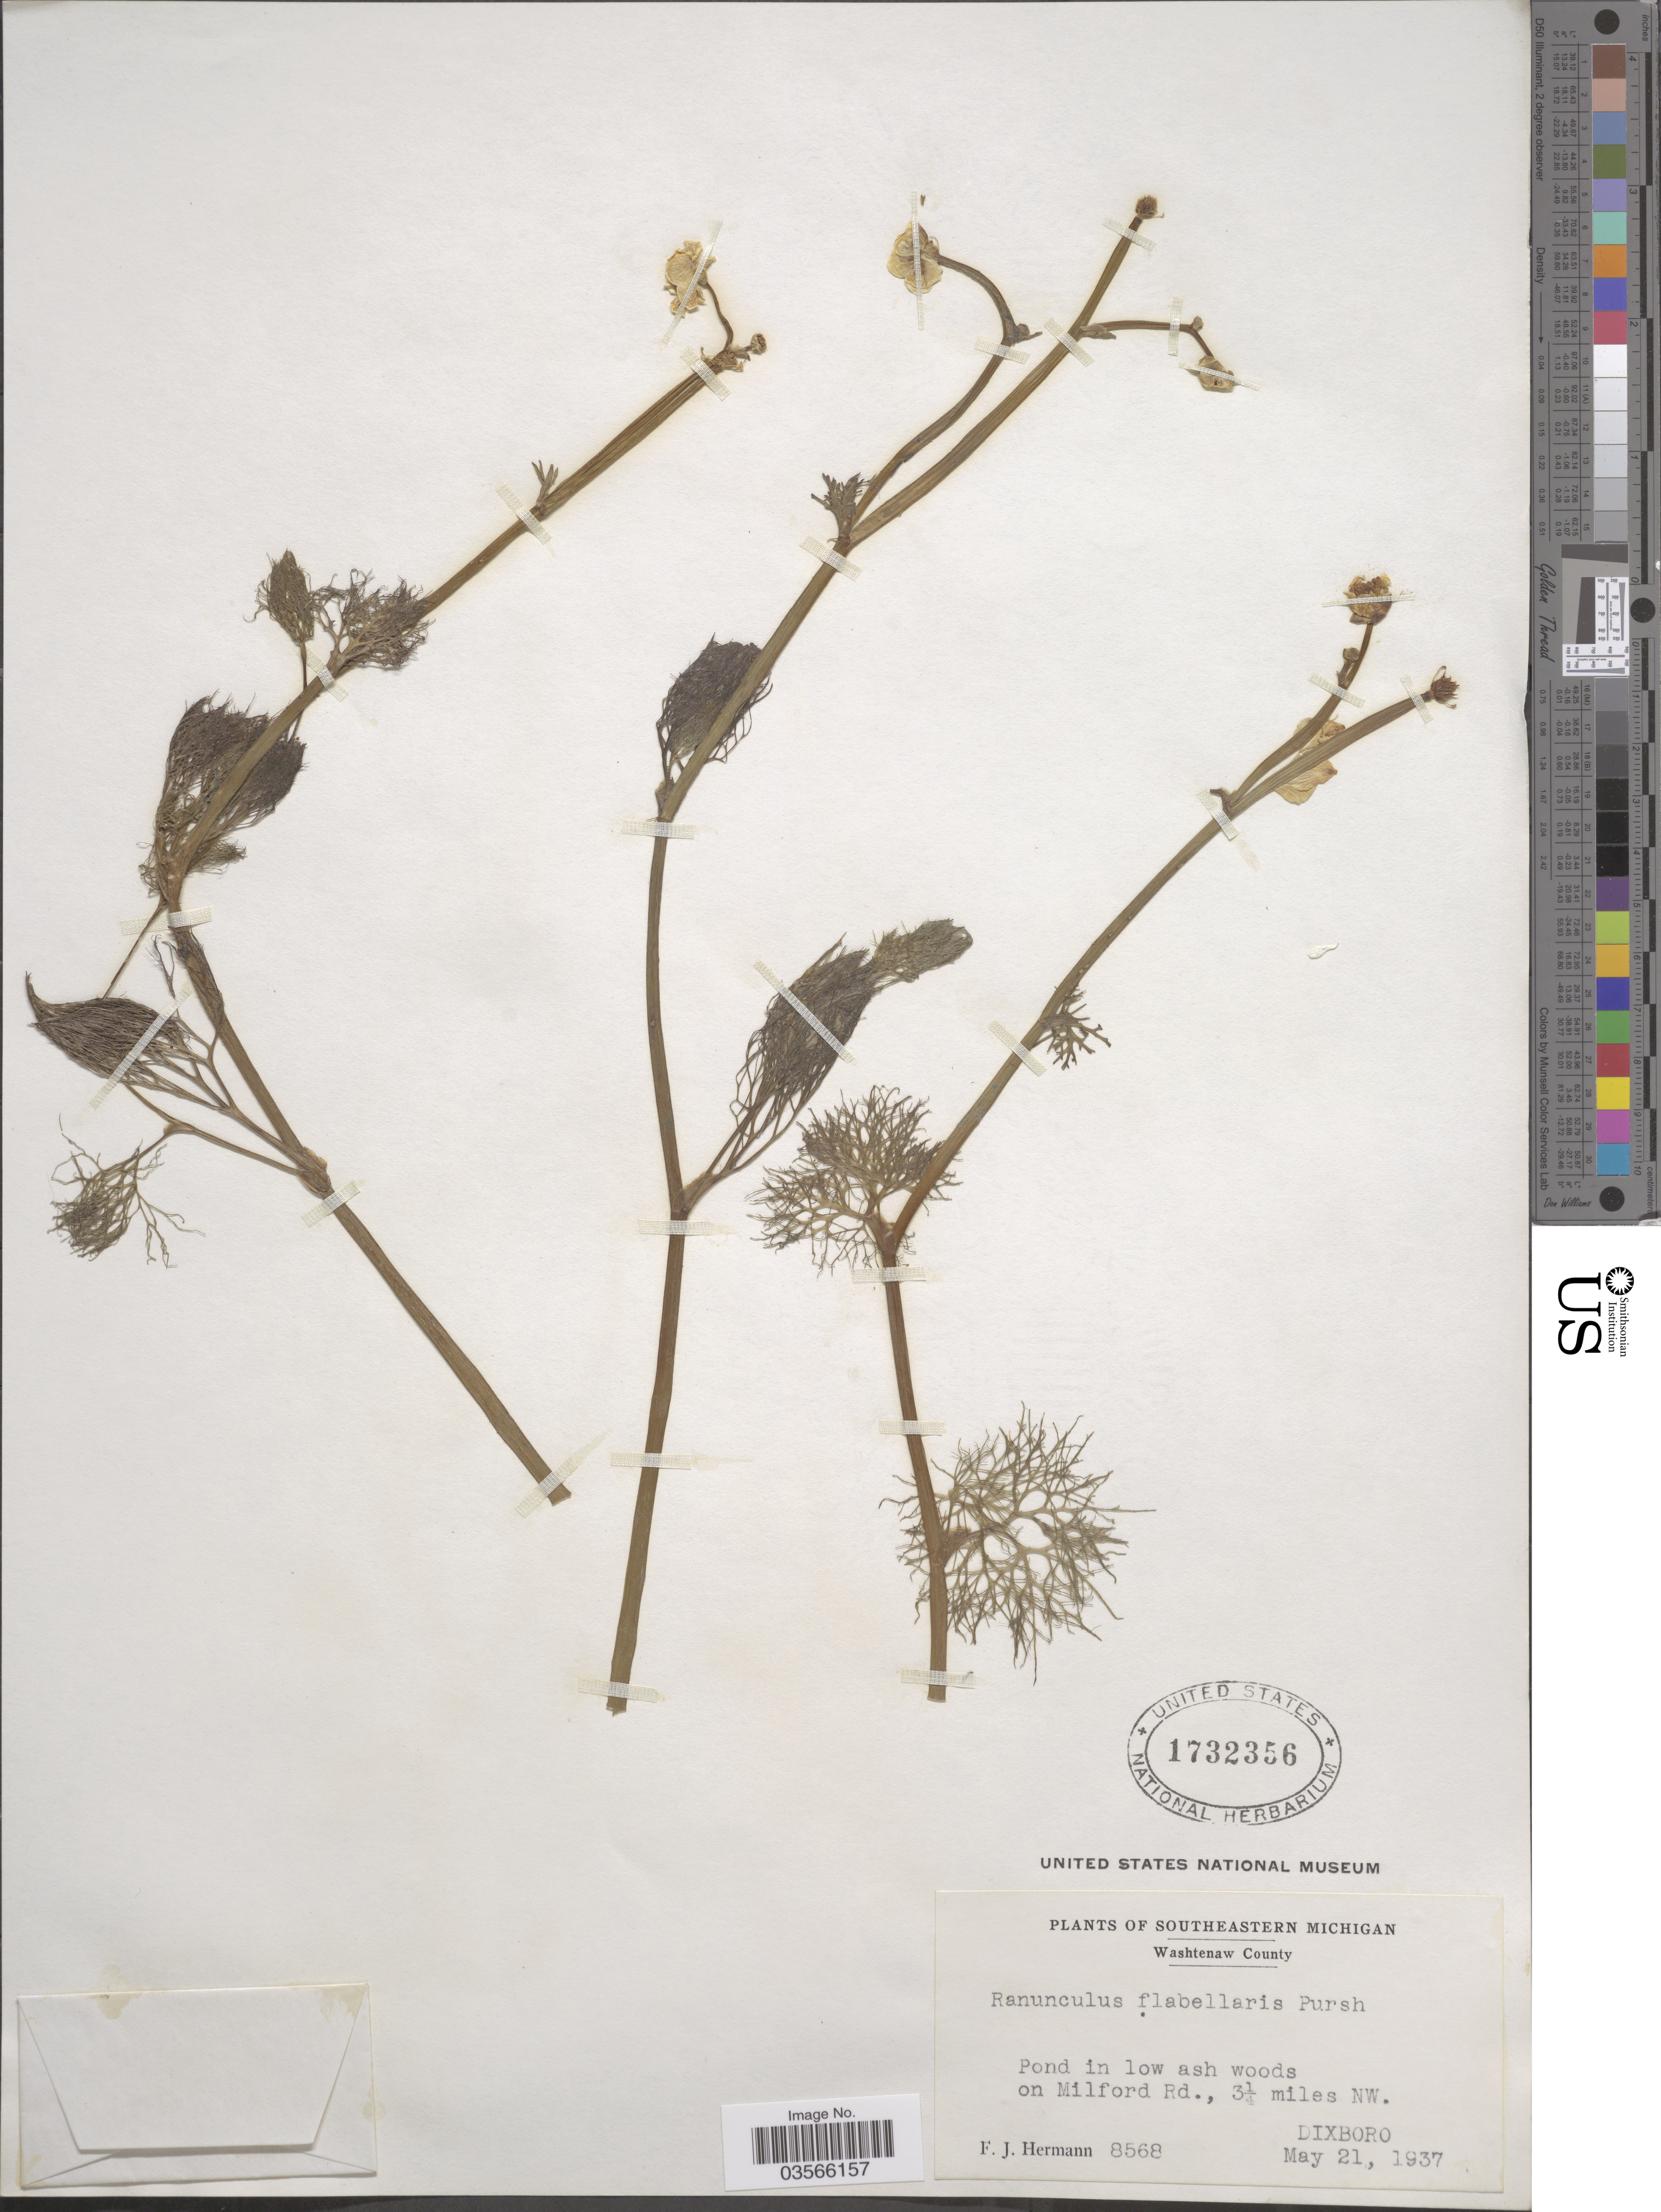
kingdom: Plantae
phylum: Tracheophyta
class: Magnoliopsida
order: Ranunculales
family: Ranunculaceae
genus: Ranunculus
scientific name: Ranunculus flabellaris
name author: Raf.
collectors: F. J. Hermann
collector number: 8568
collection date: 1937-05-21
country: United States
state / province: Michigan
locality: Southeastern Michigan, Washtenaw County. On milford Rd., 3¼ miles NW. Dixboro.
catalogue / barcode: US 1732356